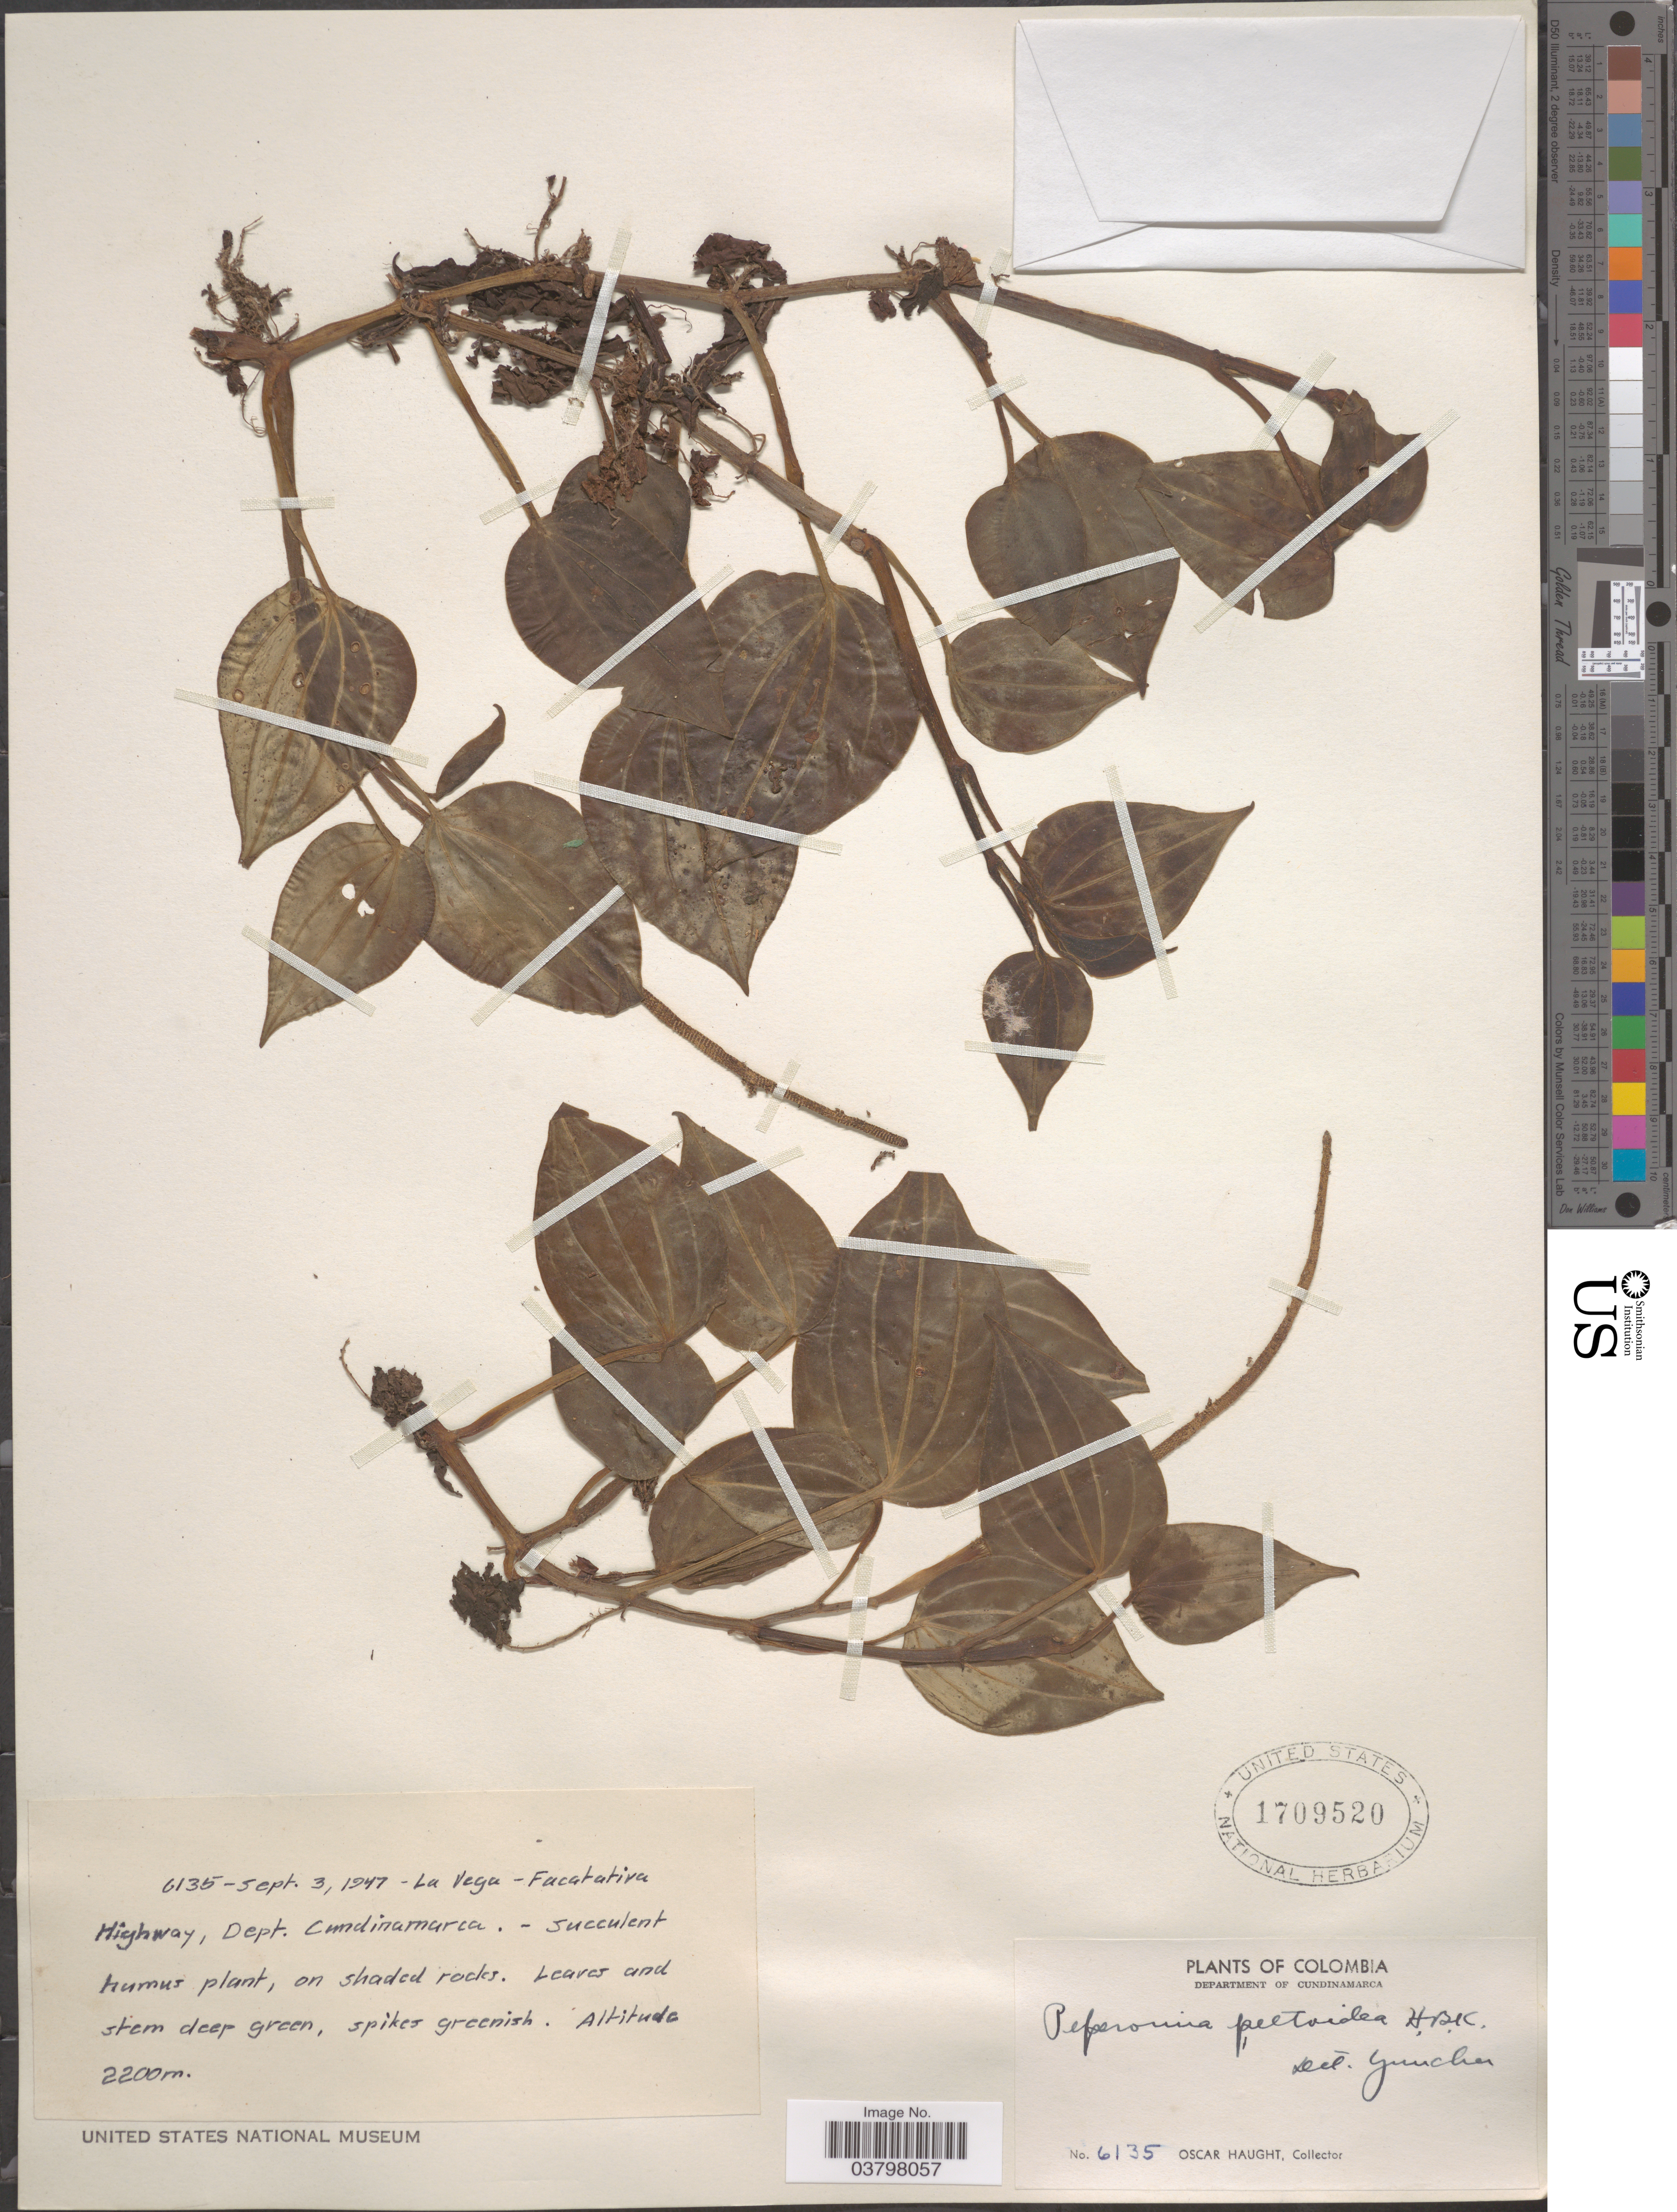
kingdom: Plantae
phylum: Tracheophyta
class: Magnoliopsida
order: Piperales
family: Piperaceae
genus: Peperomia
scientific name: Peperomia peltoidea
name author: Kunth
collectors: O. L. Haught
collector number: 6135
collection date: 1947-09-03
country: Colombia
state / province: Cundinamarca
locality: Department of Cundinamarca. La Vega - Facatativa Highway, Dept. Cundinamarca.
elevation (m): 2200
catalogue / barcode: US 1709520